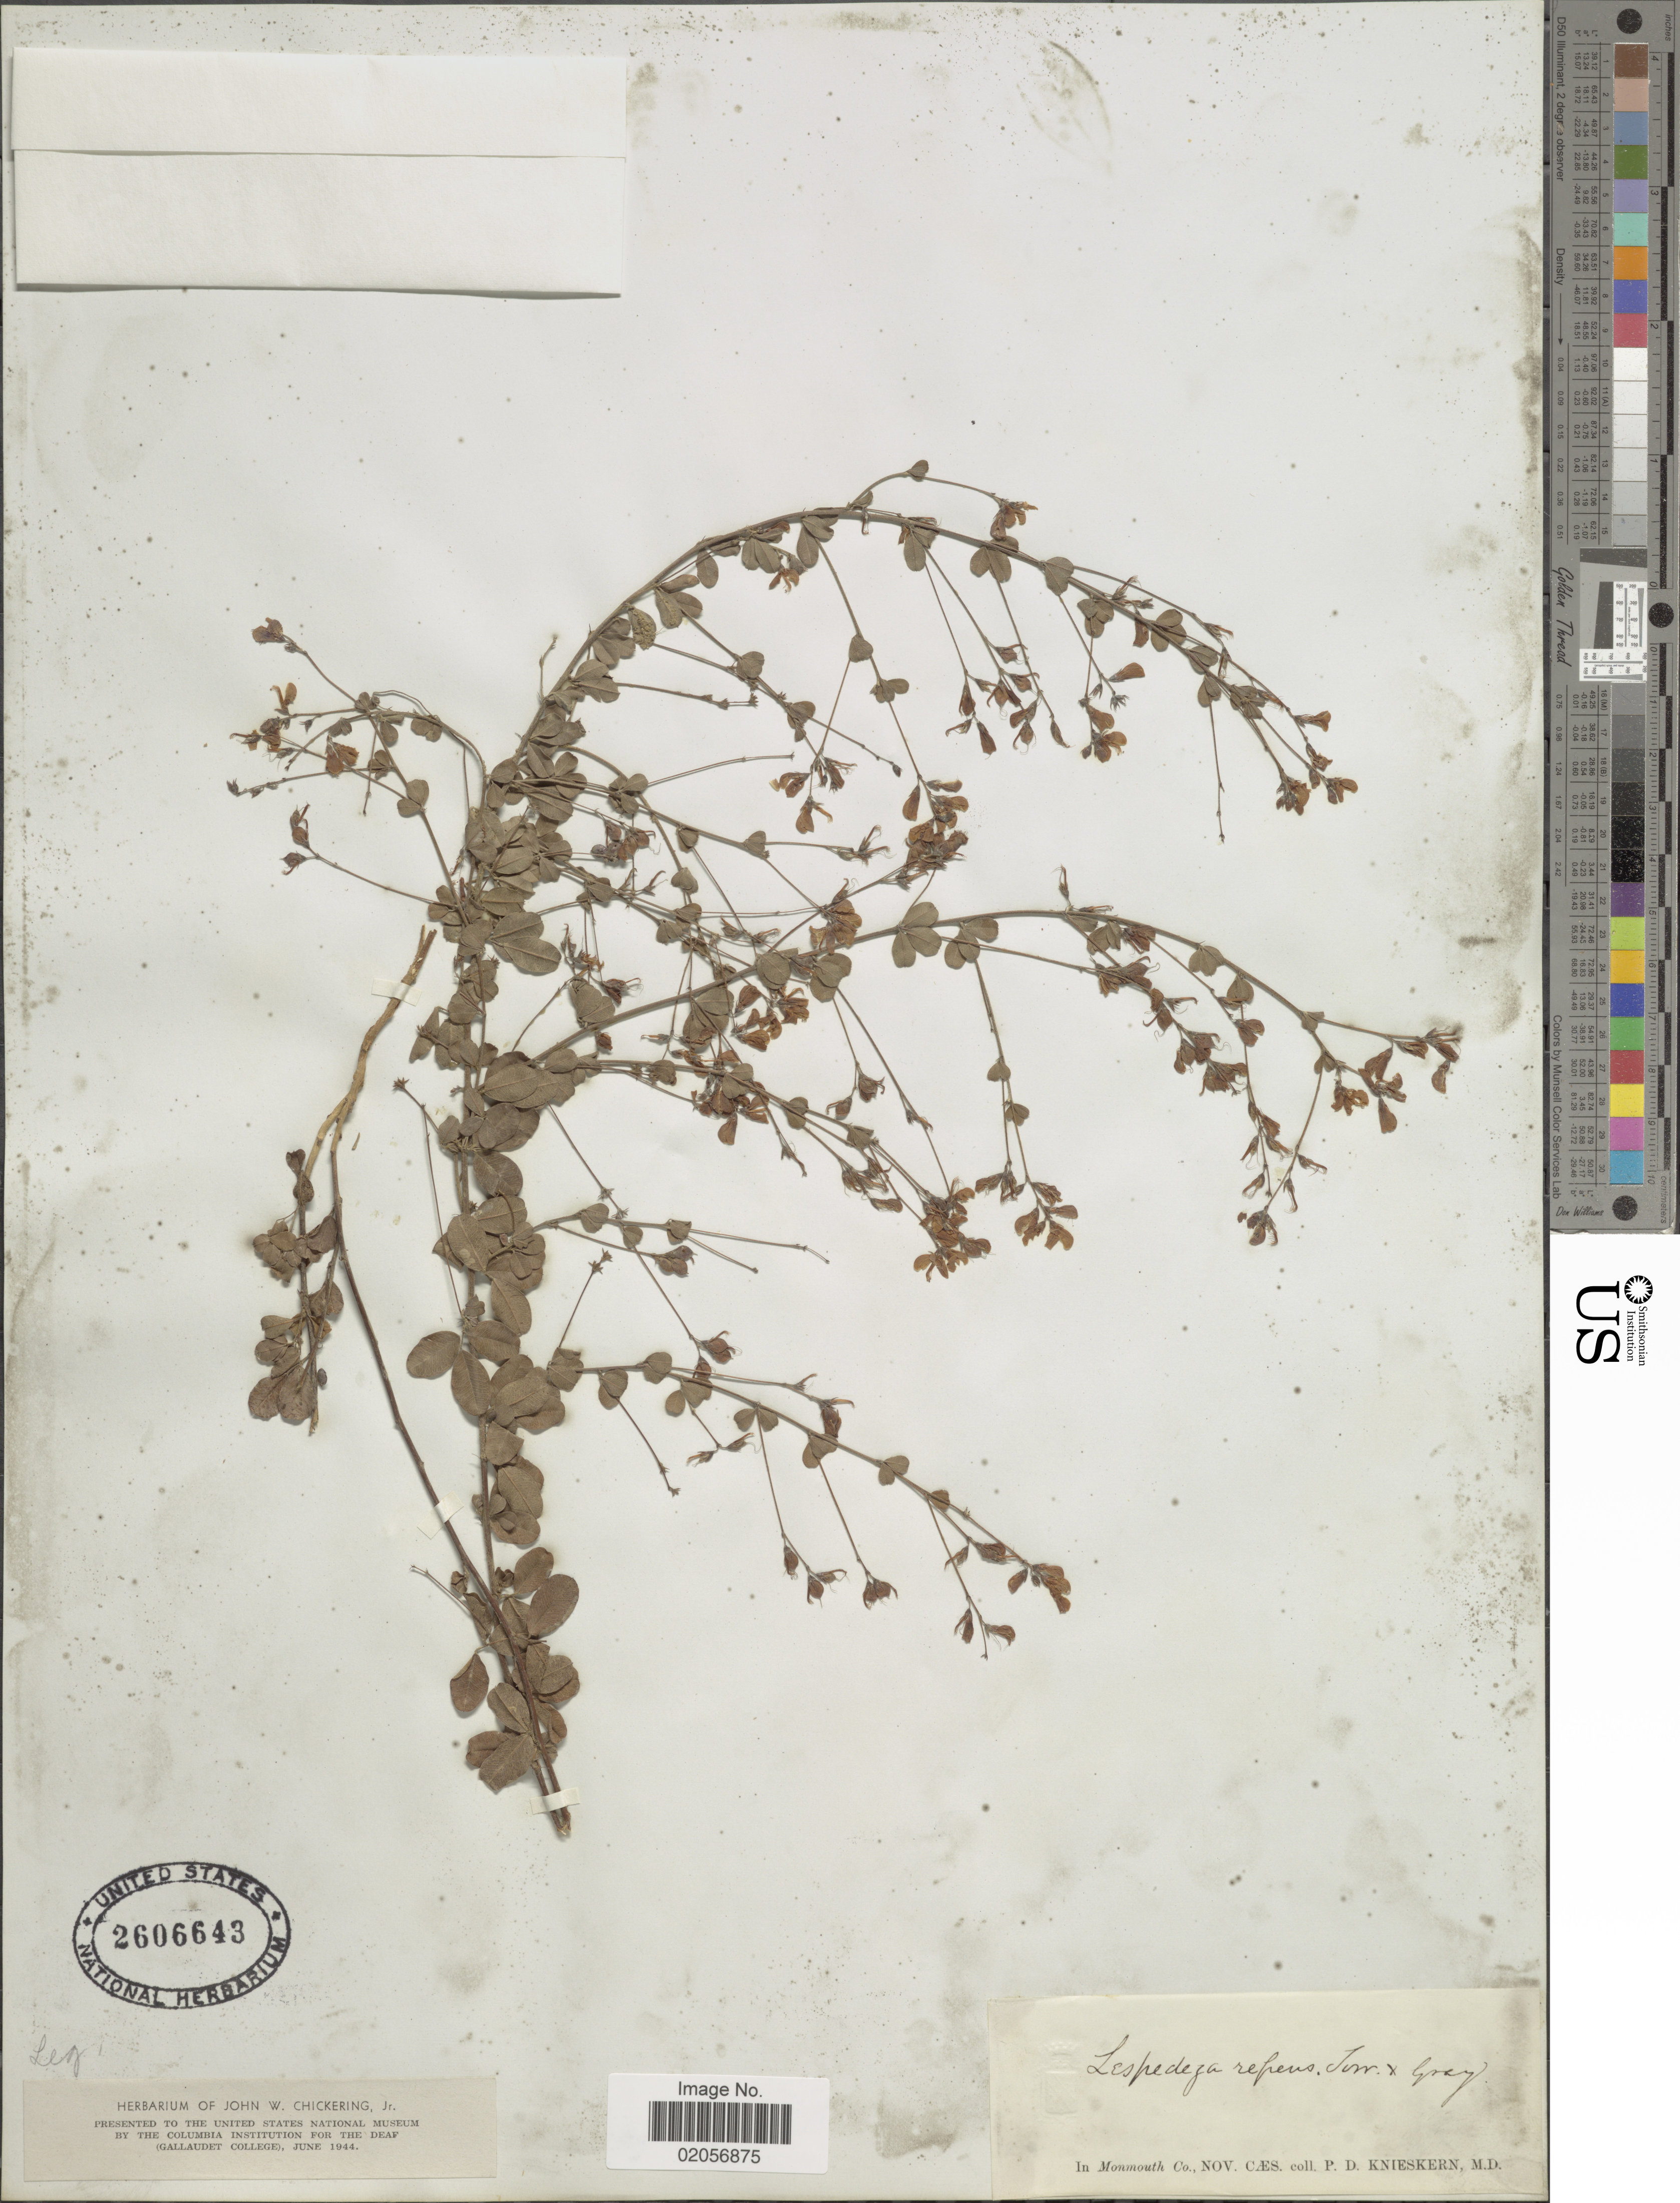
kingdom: Plantae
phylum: Tracheophyta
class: Magnoliopsida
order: Fabales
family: Fabaceae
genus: Lespedeza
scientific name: Lespedeza repens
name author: (L.) W.P.C. Barton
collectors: P. Kneiskern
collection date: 1944-06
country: United States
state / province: New Jersey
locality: In Monmouth Co., Nov Caes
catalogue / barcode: US 2606643